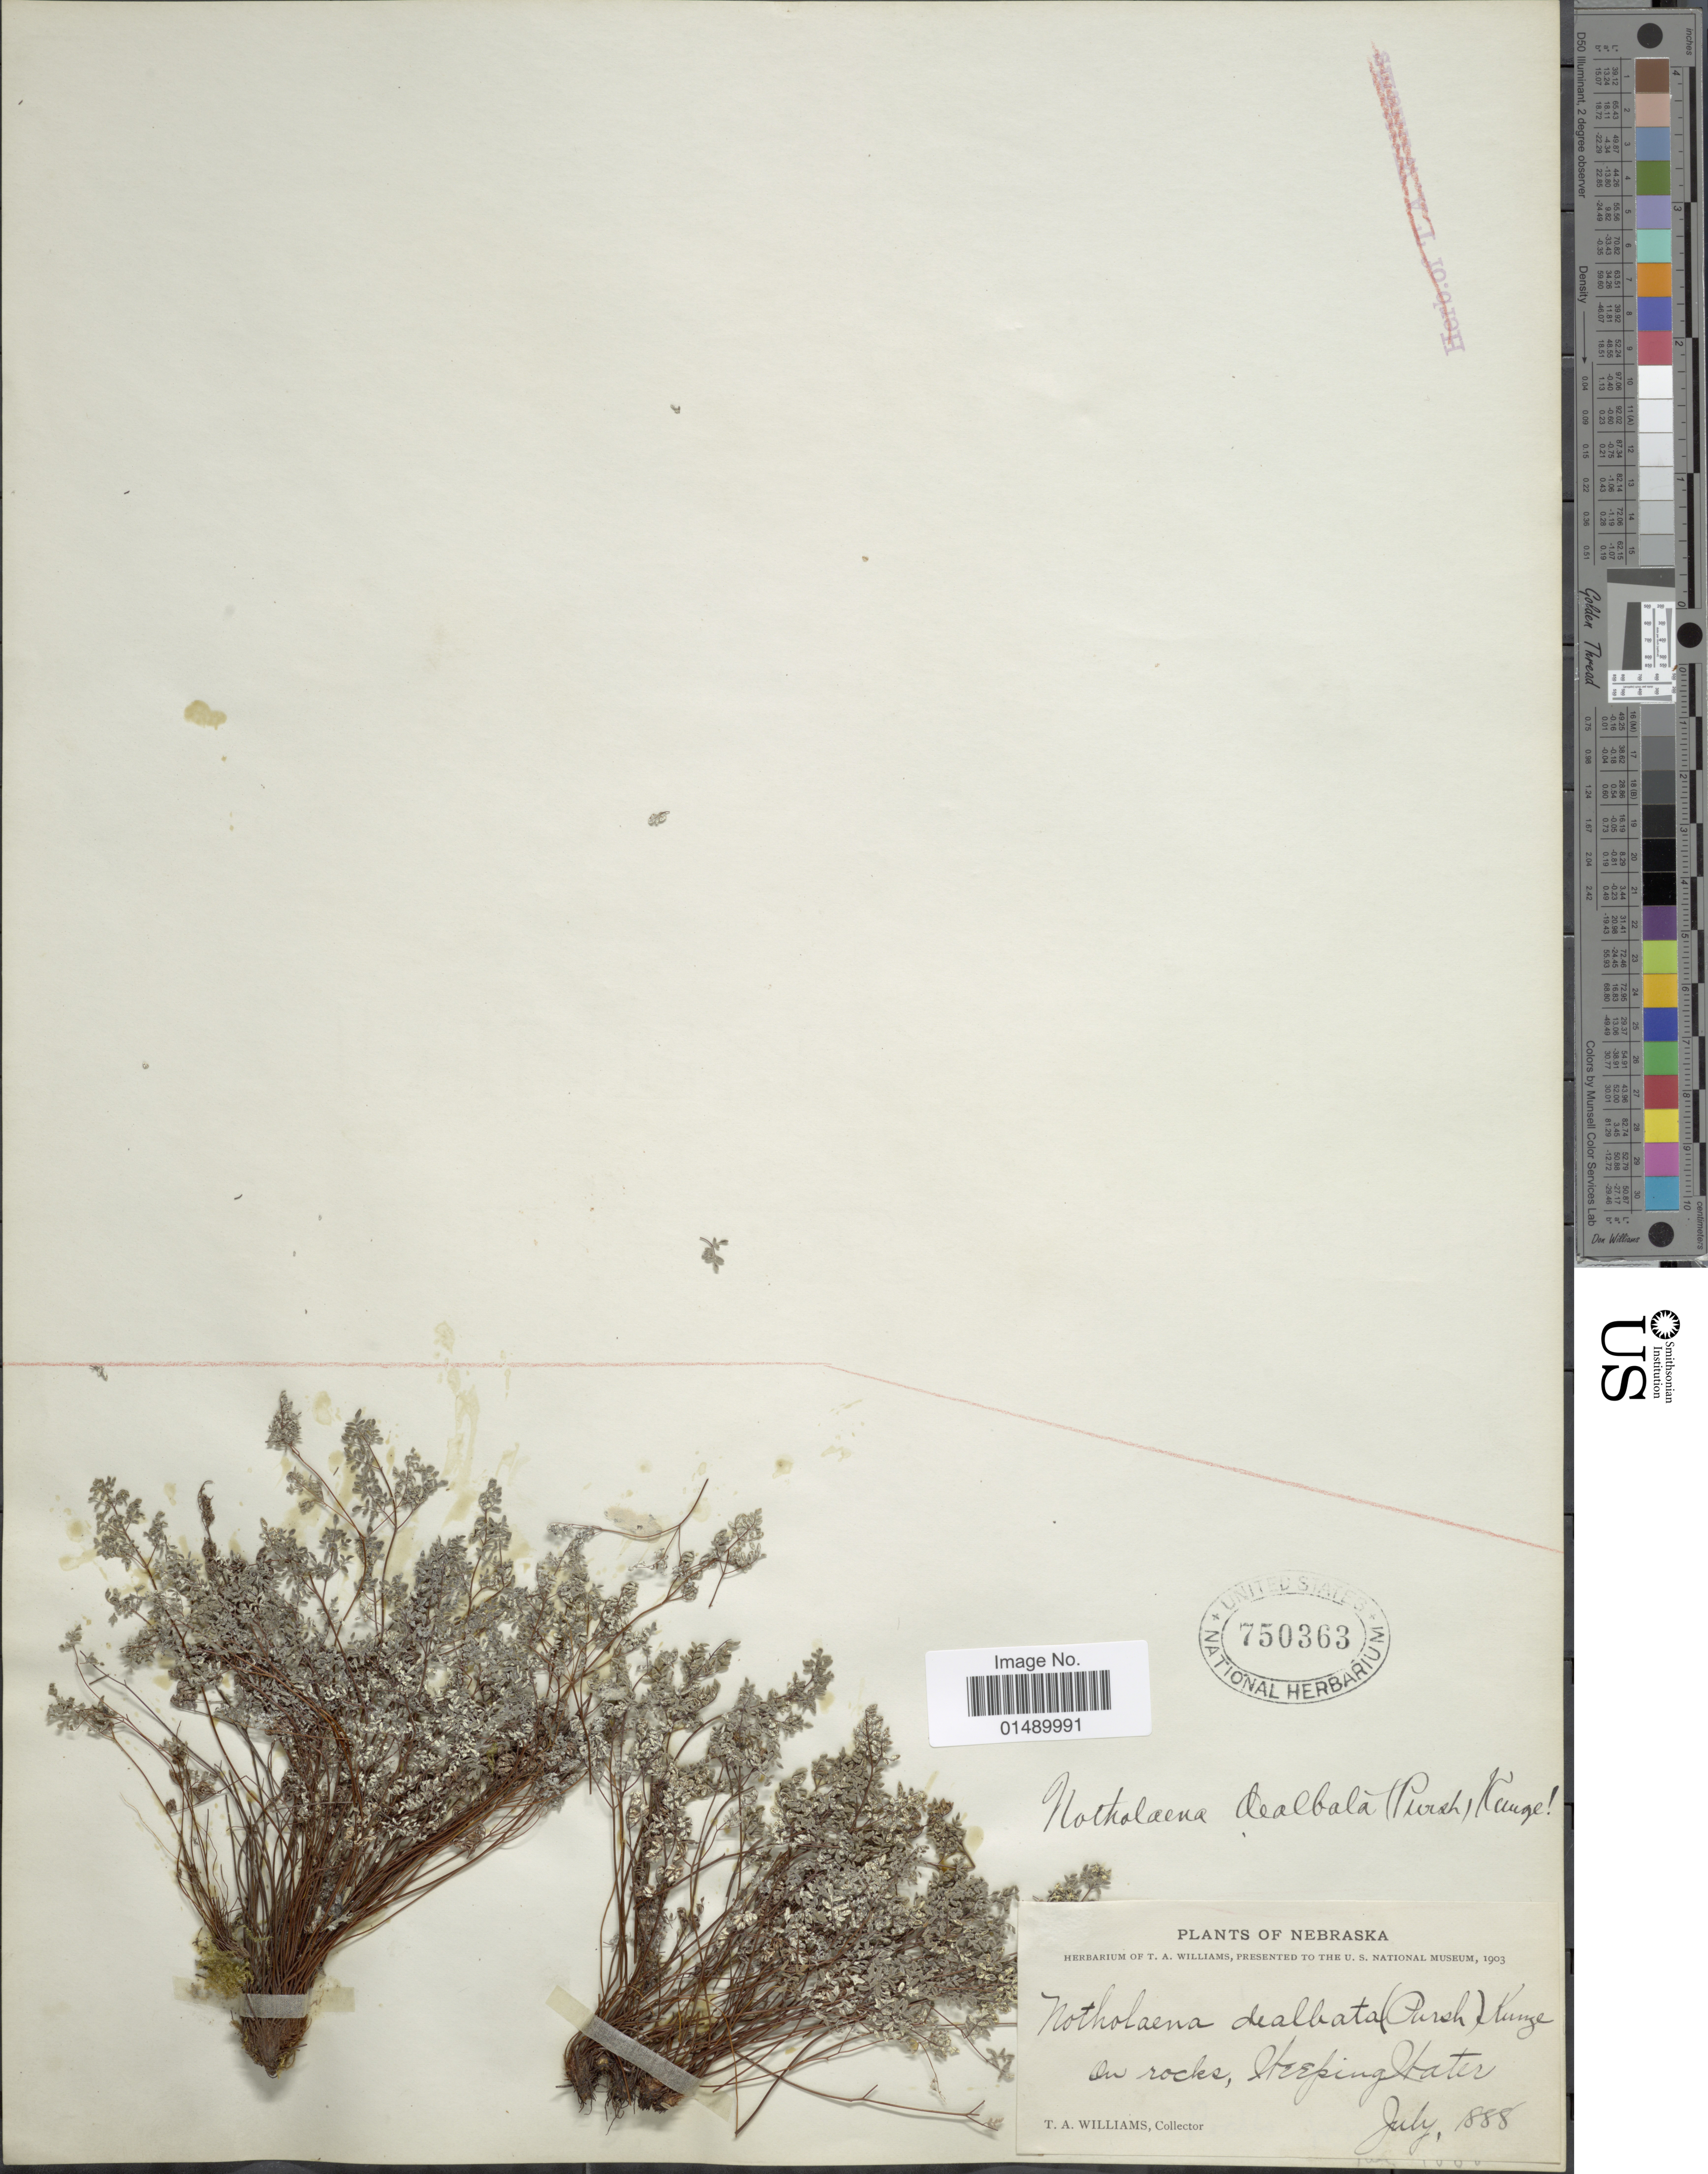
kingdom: Plantae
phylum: Tracheophyta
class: Polypodiopsida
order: Polypodiales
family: Pteridaceae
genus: Argyrochosma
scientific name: Argyrochosma dealbata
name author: (Pursh) Windham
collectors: T. A. Williams (herbarium)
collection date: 1888-07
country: United States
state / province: Nebraska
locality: Nebraska, on rocks, Weeping Water.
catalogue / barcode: US 750363